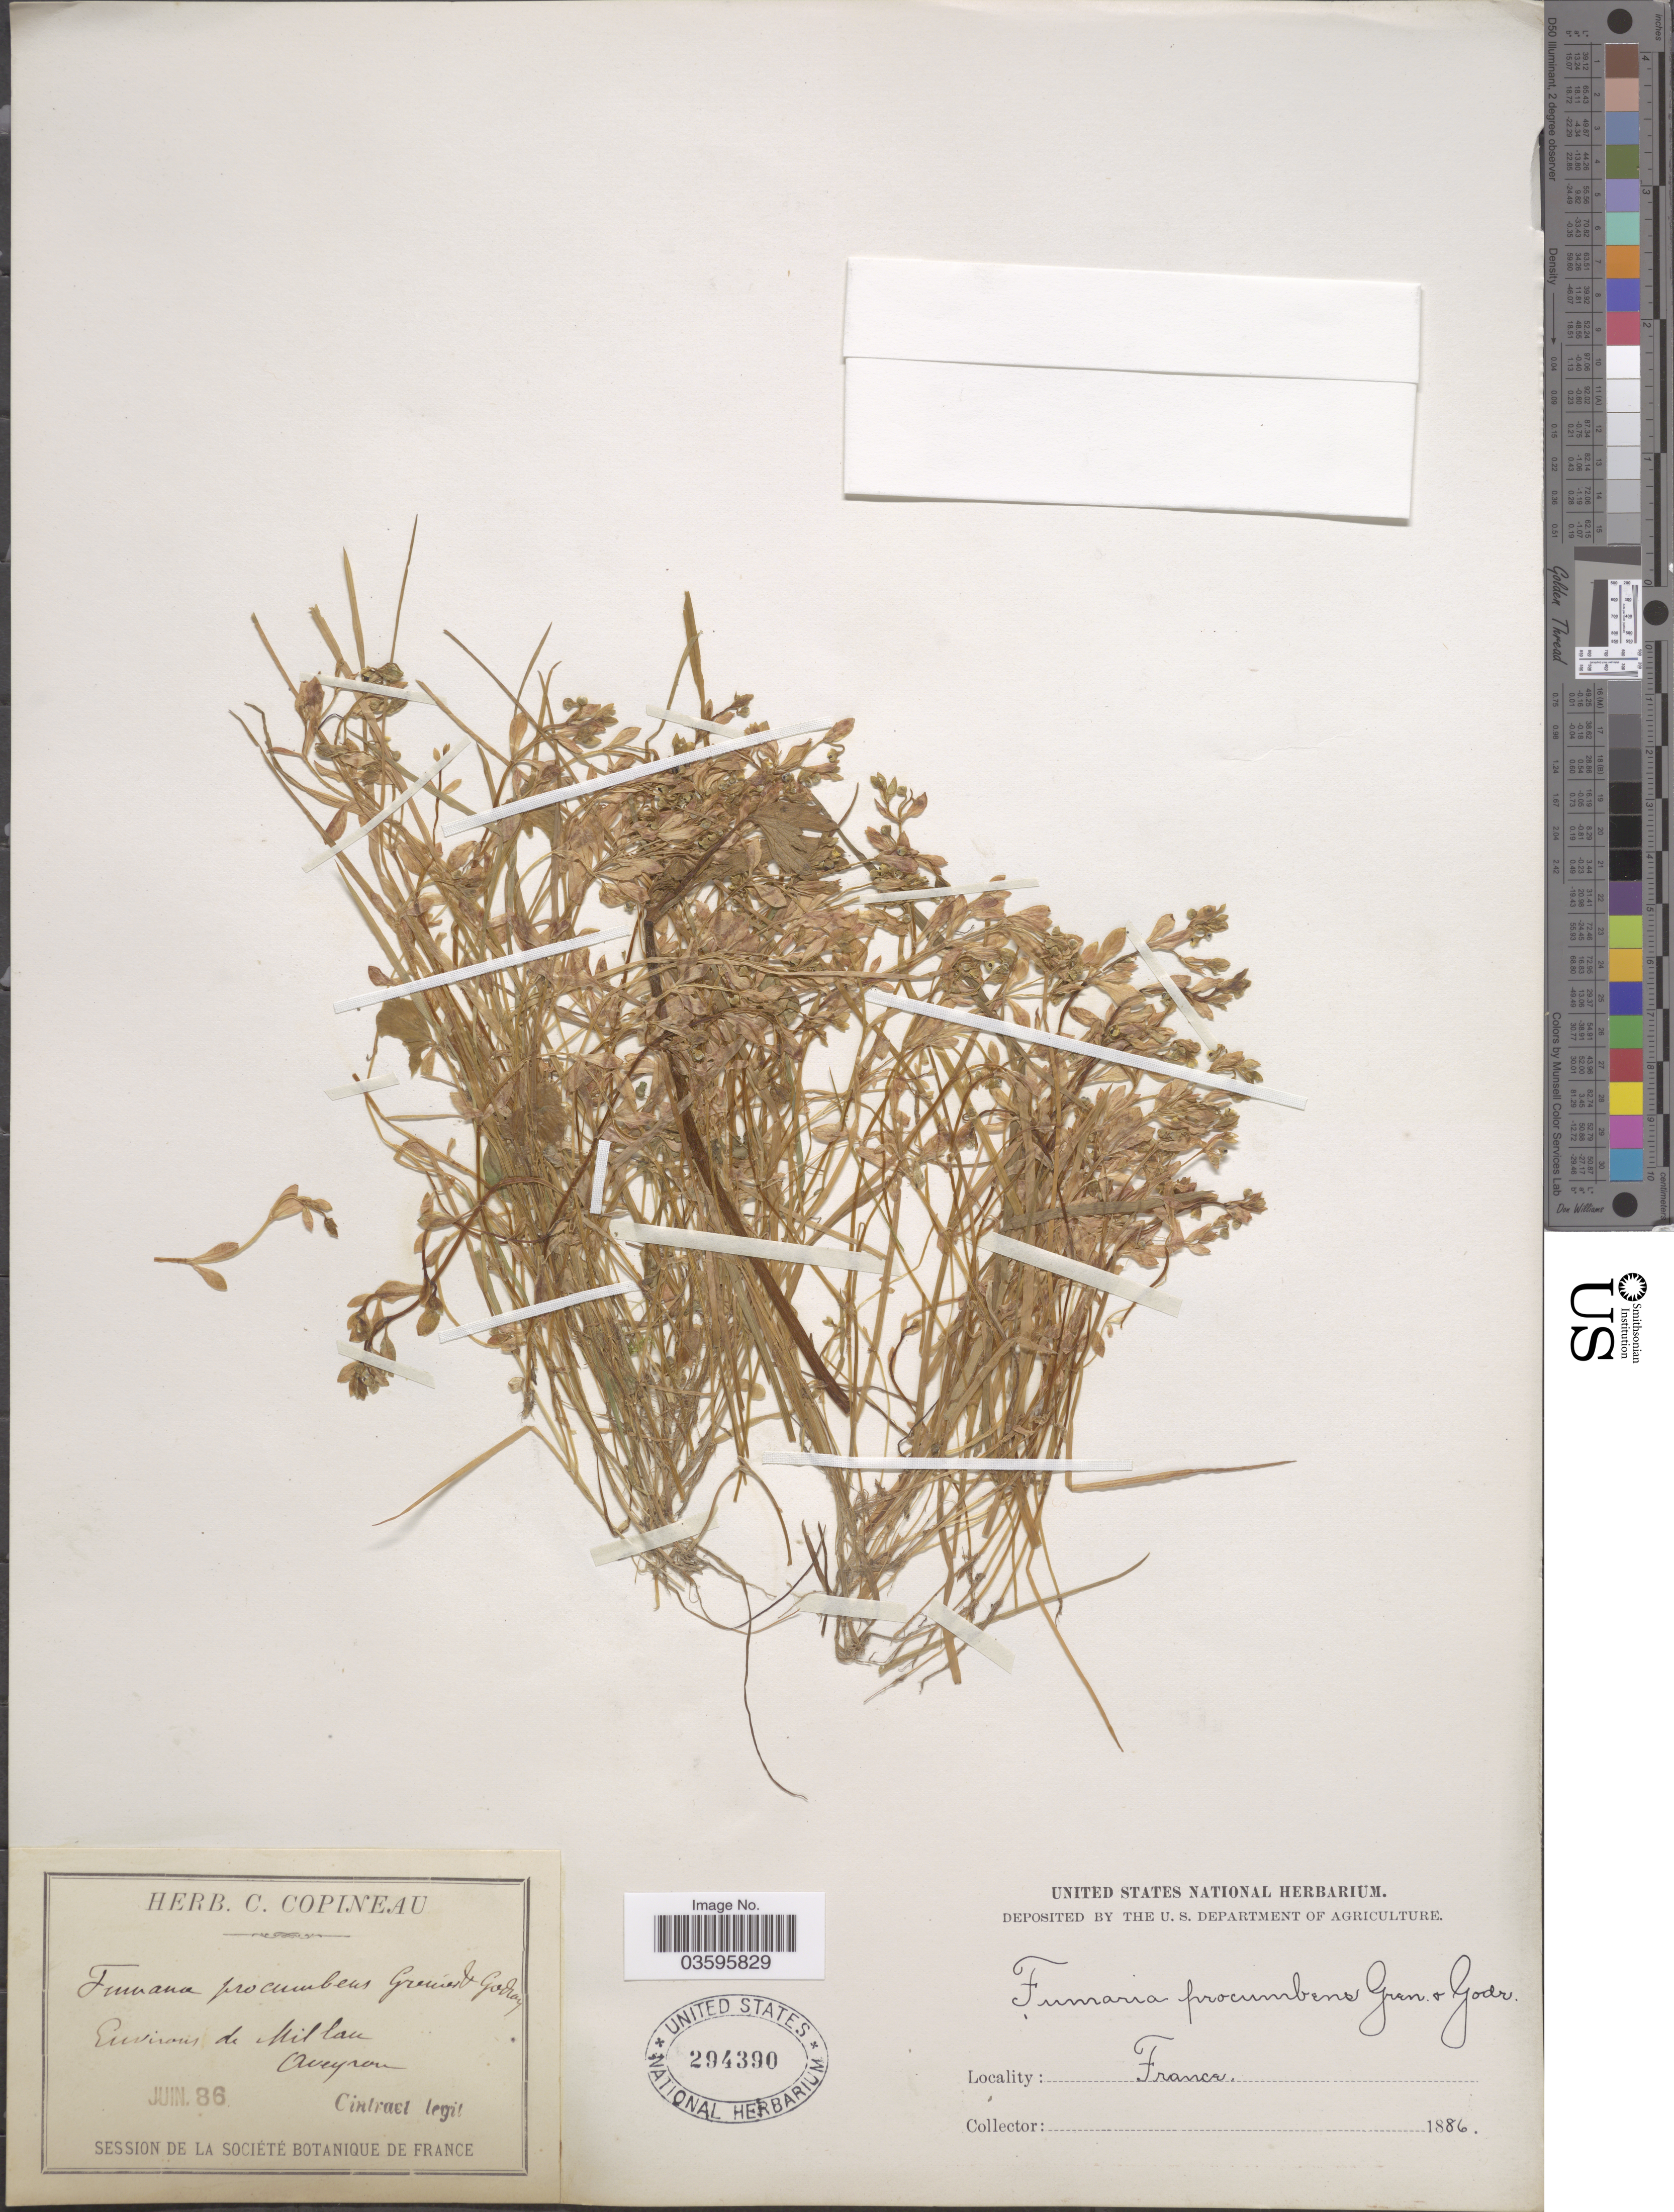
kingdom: Plantae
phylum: Tracheophyta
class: Magnoliopsida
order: Ranunculales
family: Papaveraceae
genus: Fumaria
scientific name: Fumaria procumbens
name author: Dun.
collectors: Cintract, --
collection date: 1886-06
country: France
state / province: Occitanie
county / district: Aveyron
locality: Environs de Millau. Aveyron.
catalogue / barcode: US 294390